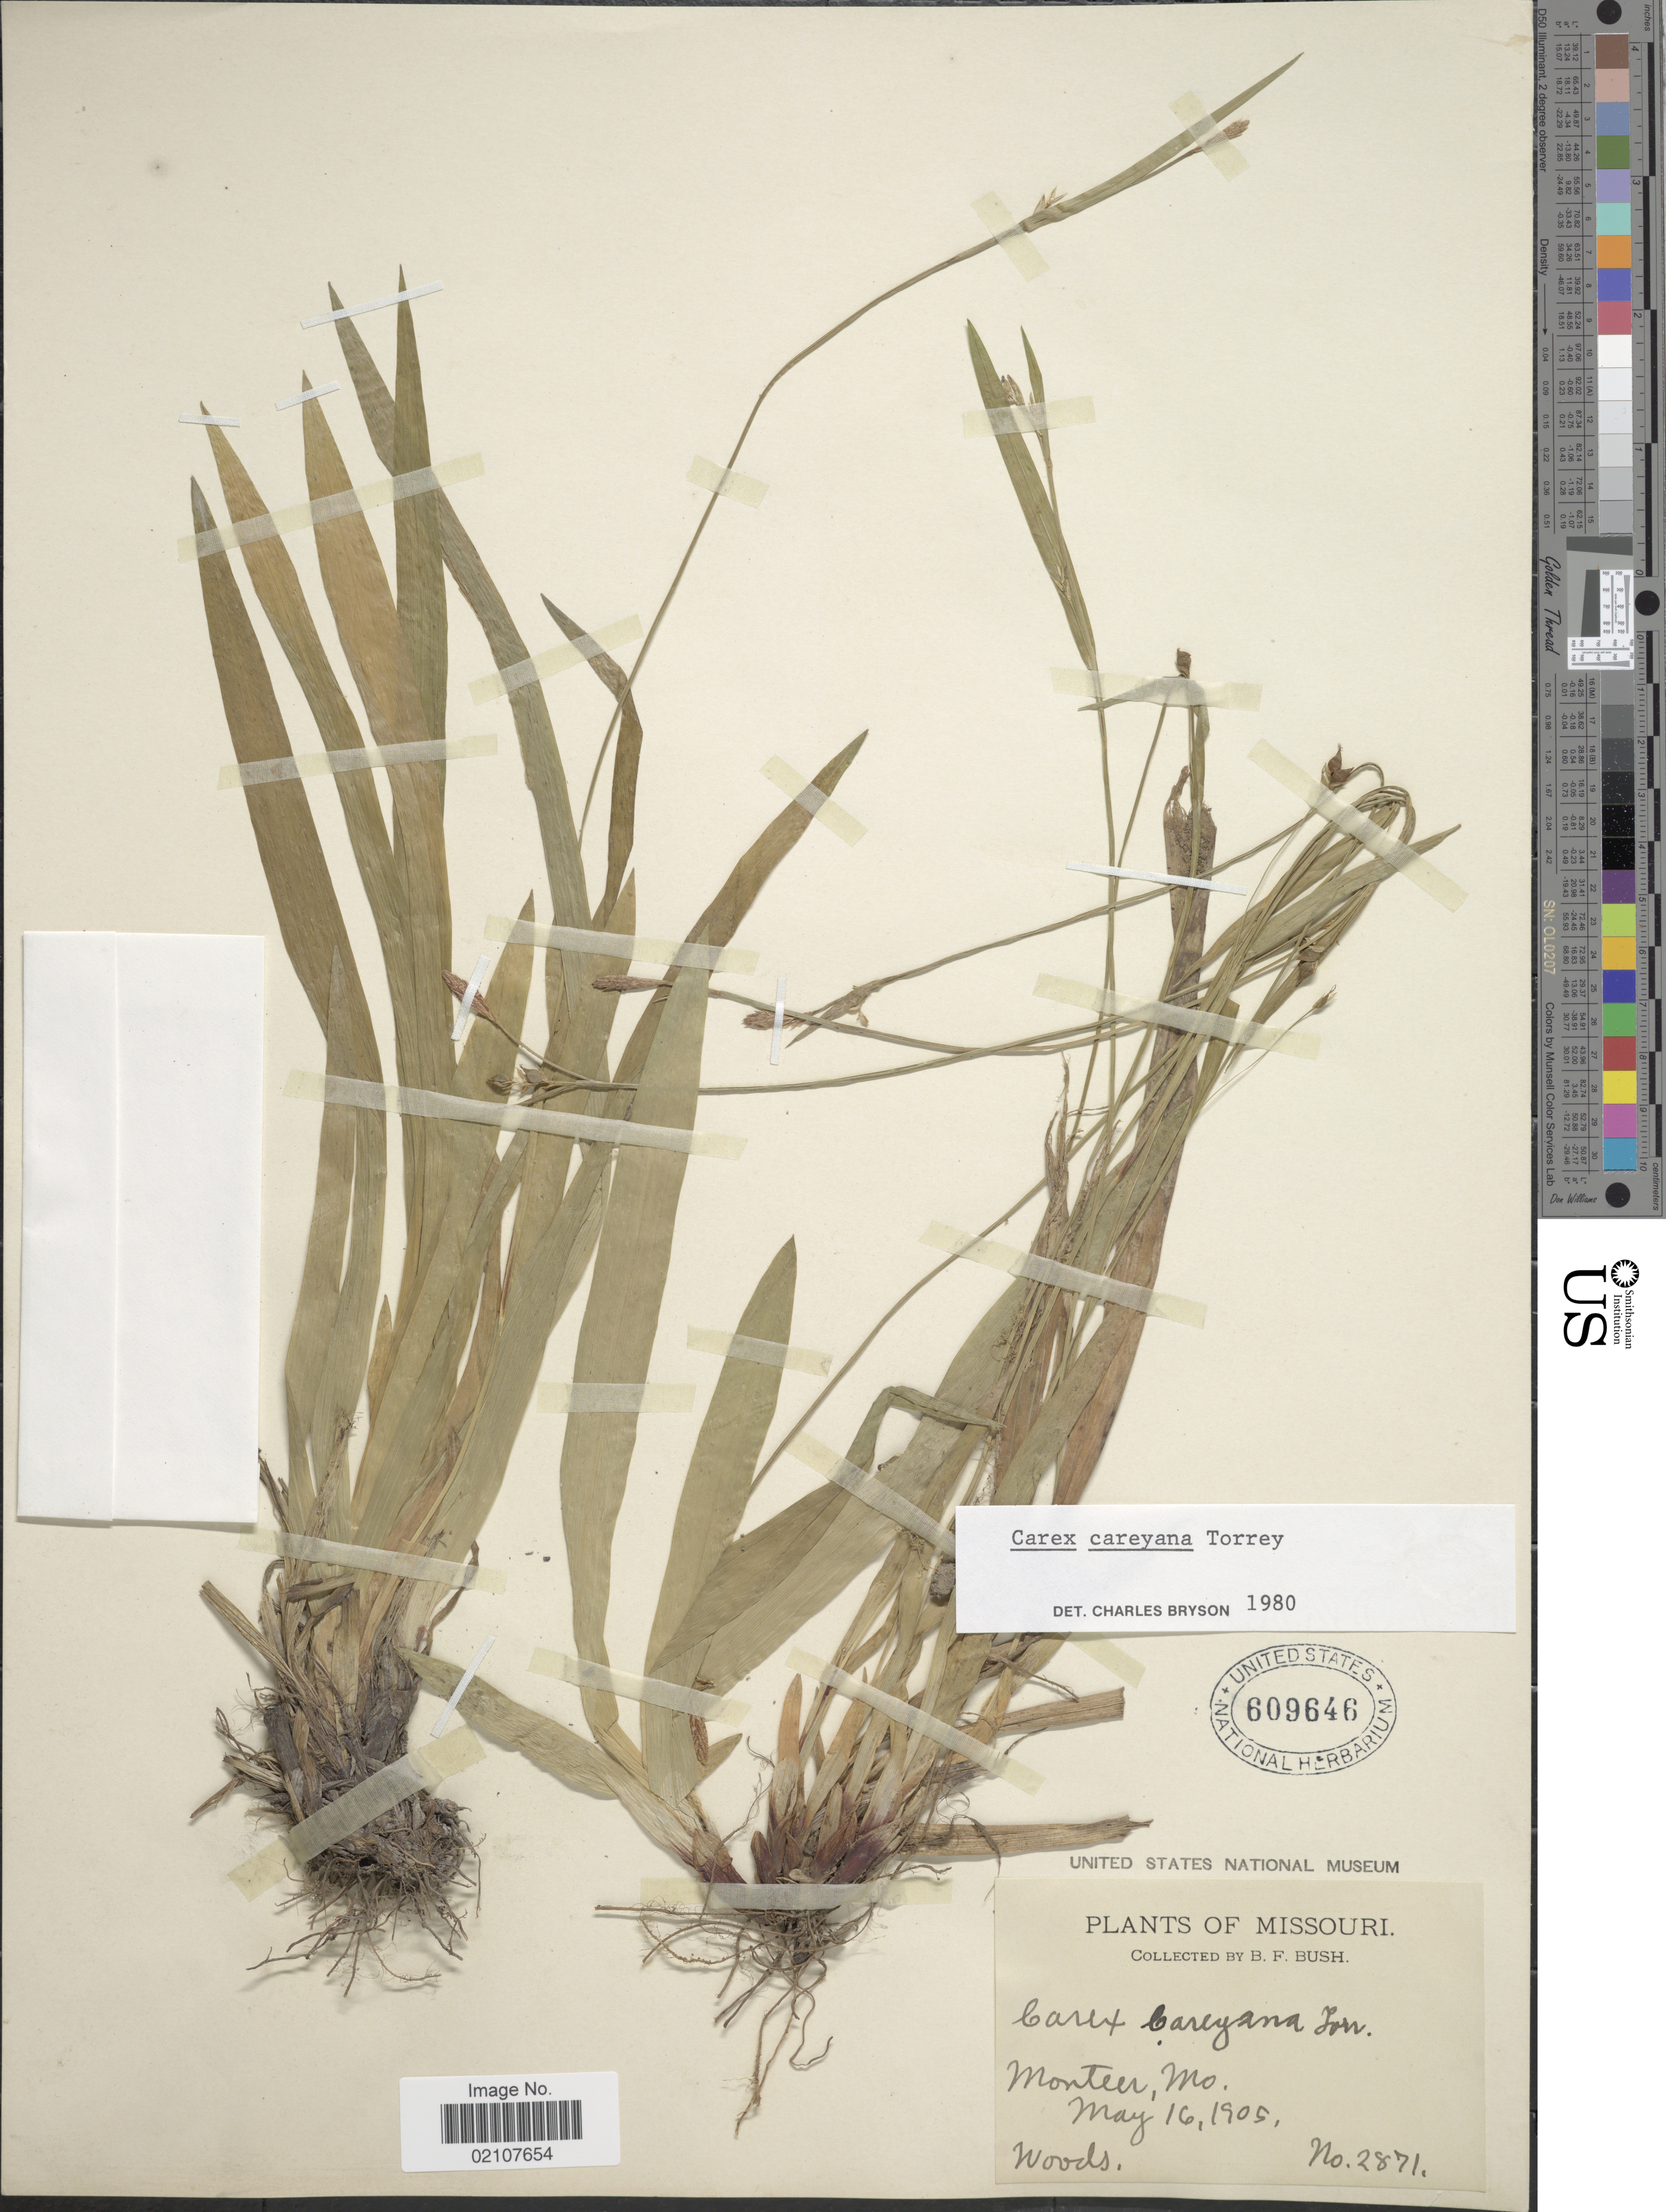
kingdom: Plantae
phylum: Tracheophyta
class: Liliopsida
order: Poales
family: Cyperaceae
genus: Carex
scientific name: Carex careyana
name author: Torr. ex Dewey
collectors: B. F. Bush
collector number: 2871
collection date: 1905-05-16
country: United States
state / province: Missouri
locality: Missouri, Montier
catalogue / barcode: US 609646